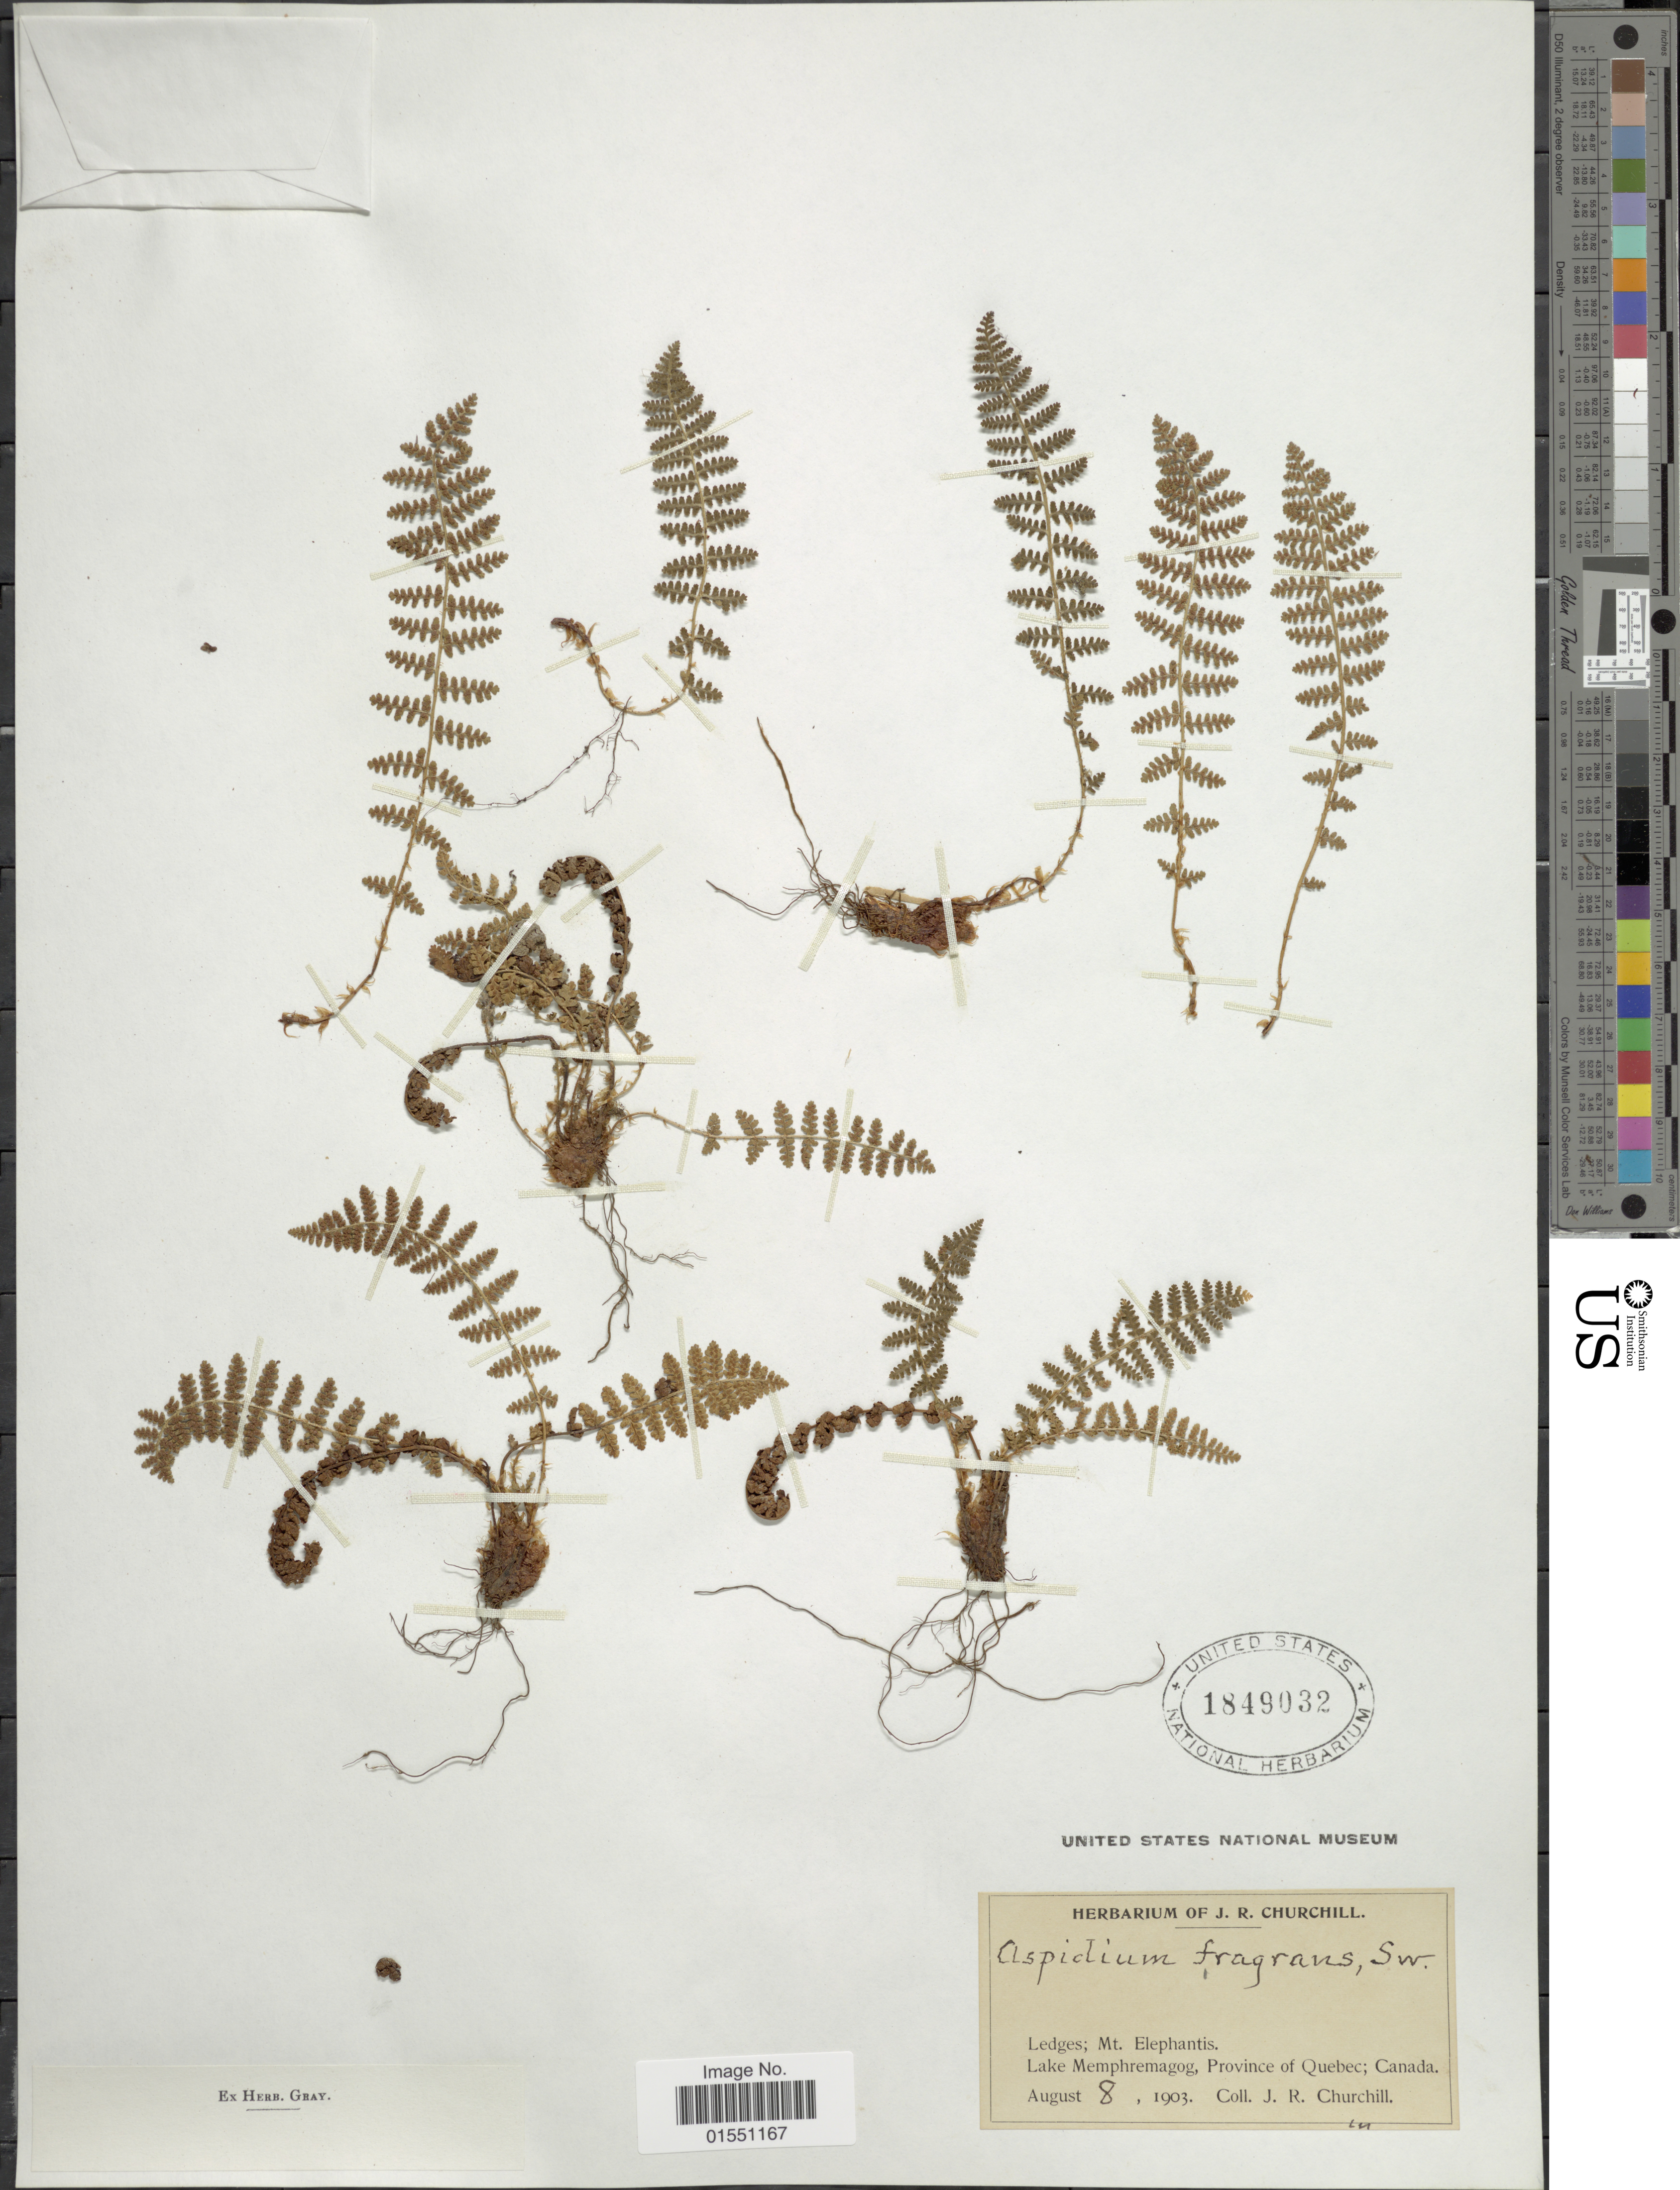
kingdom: Plantae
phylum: Tracheophyta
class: Polypodiopsida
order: Polypodiales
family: Dryopteridaceae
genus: Dryopteris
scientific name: Dryopteris fragrans var. hookeriana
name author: A. Prince ex Weath.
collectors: J. Churchill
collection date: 1903-08-08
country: Canada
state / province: Quebec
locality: Ledges; Mt. Elephantis. Lake Memphremagog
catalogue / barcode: US 1849032